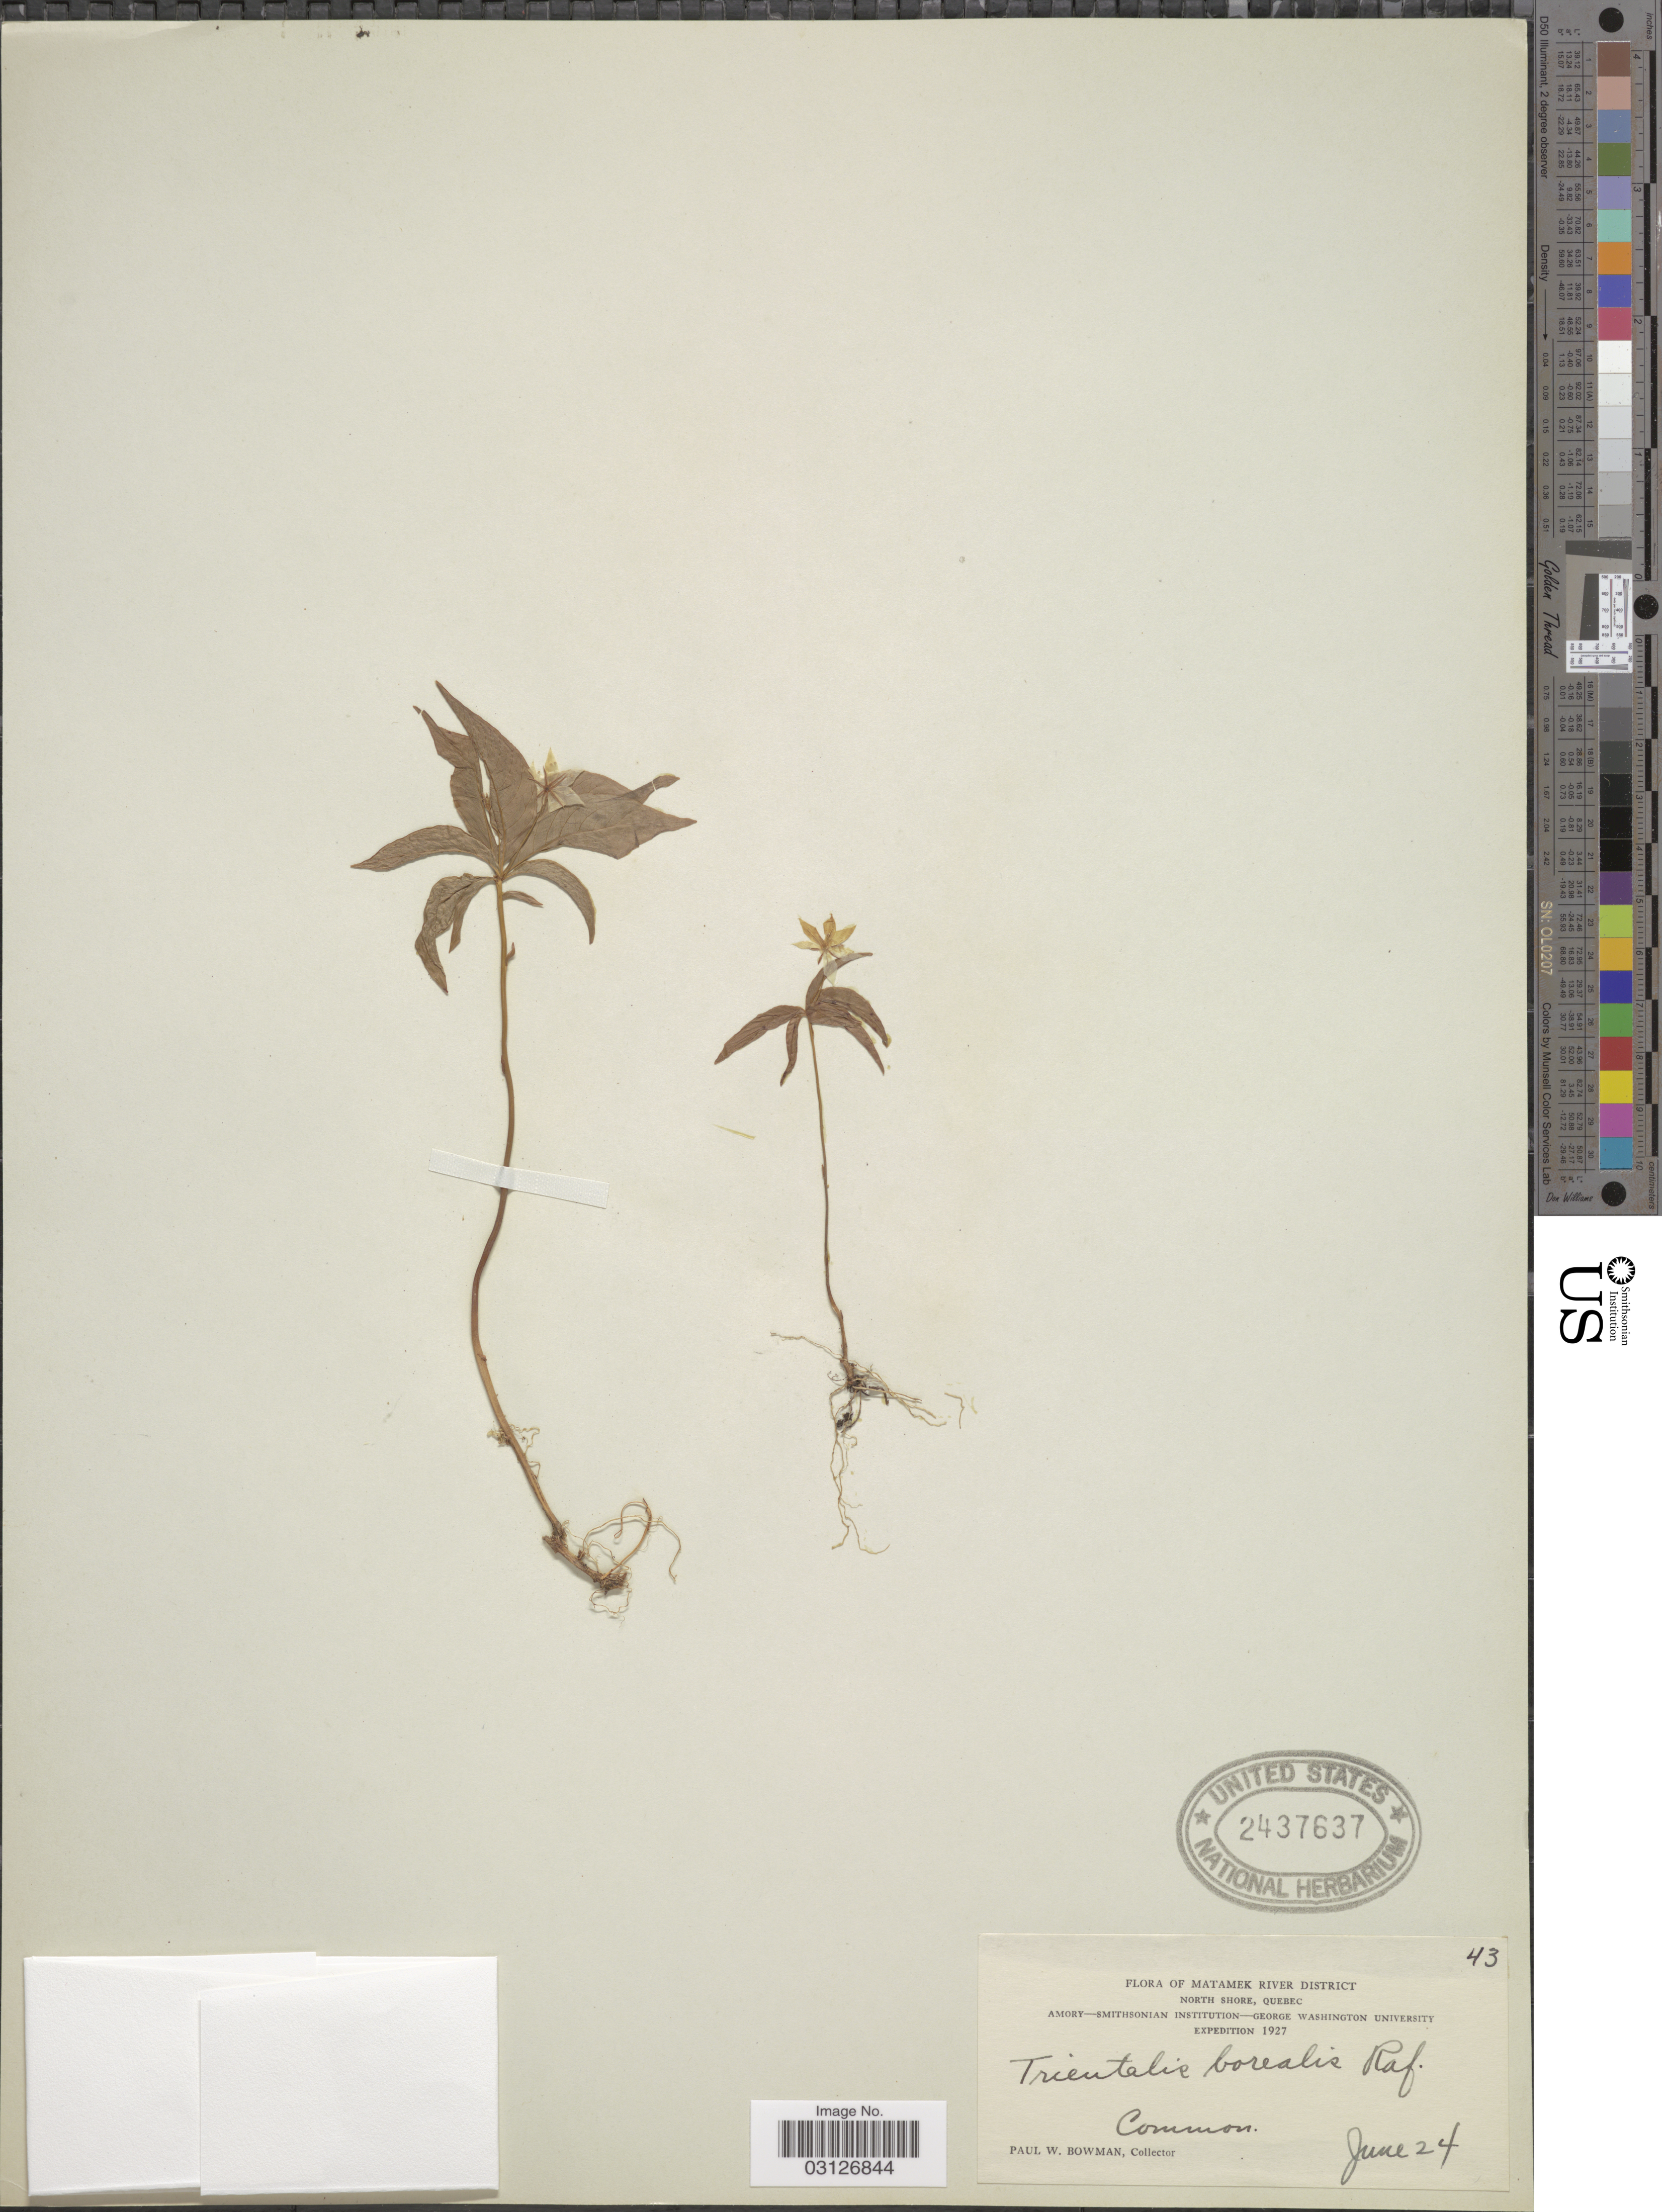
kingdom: Plantae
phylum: Tracheophyta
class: Magnoliopsida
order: Ericales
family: Primulaceae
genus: Trientalis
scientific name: Trientalis borealis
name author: Raf.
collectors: P. Bowman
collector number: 43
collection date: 1927-06-24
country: Canada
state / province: Quebec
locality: Matamek River District. North Shore, Quebec.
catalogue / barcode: US 2437637